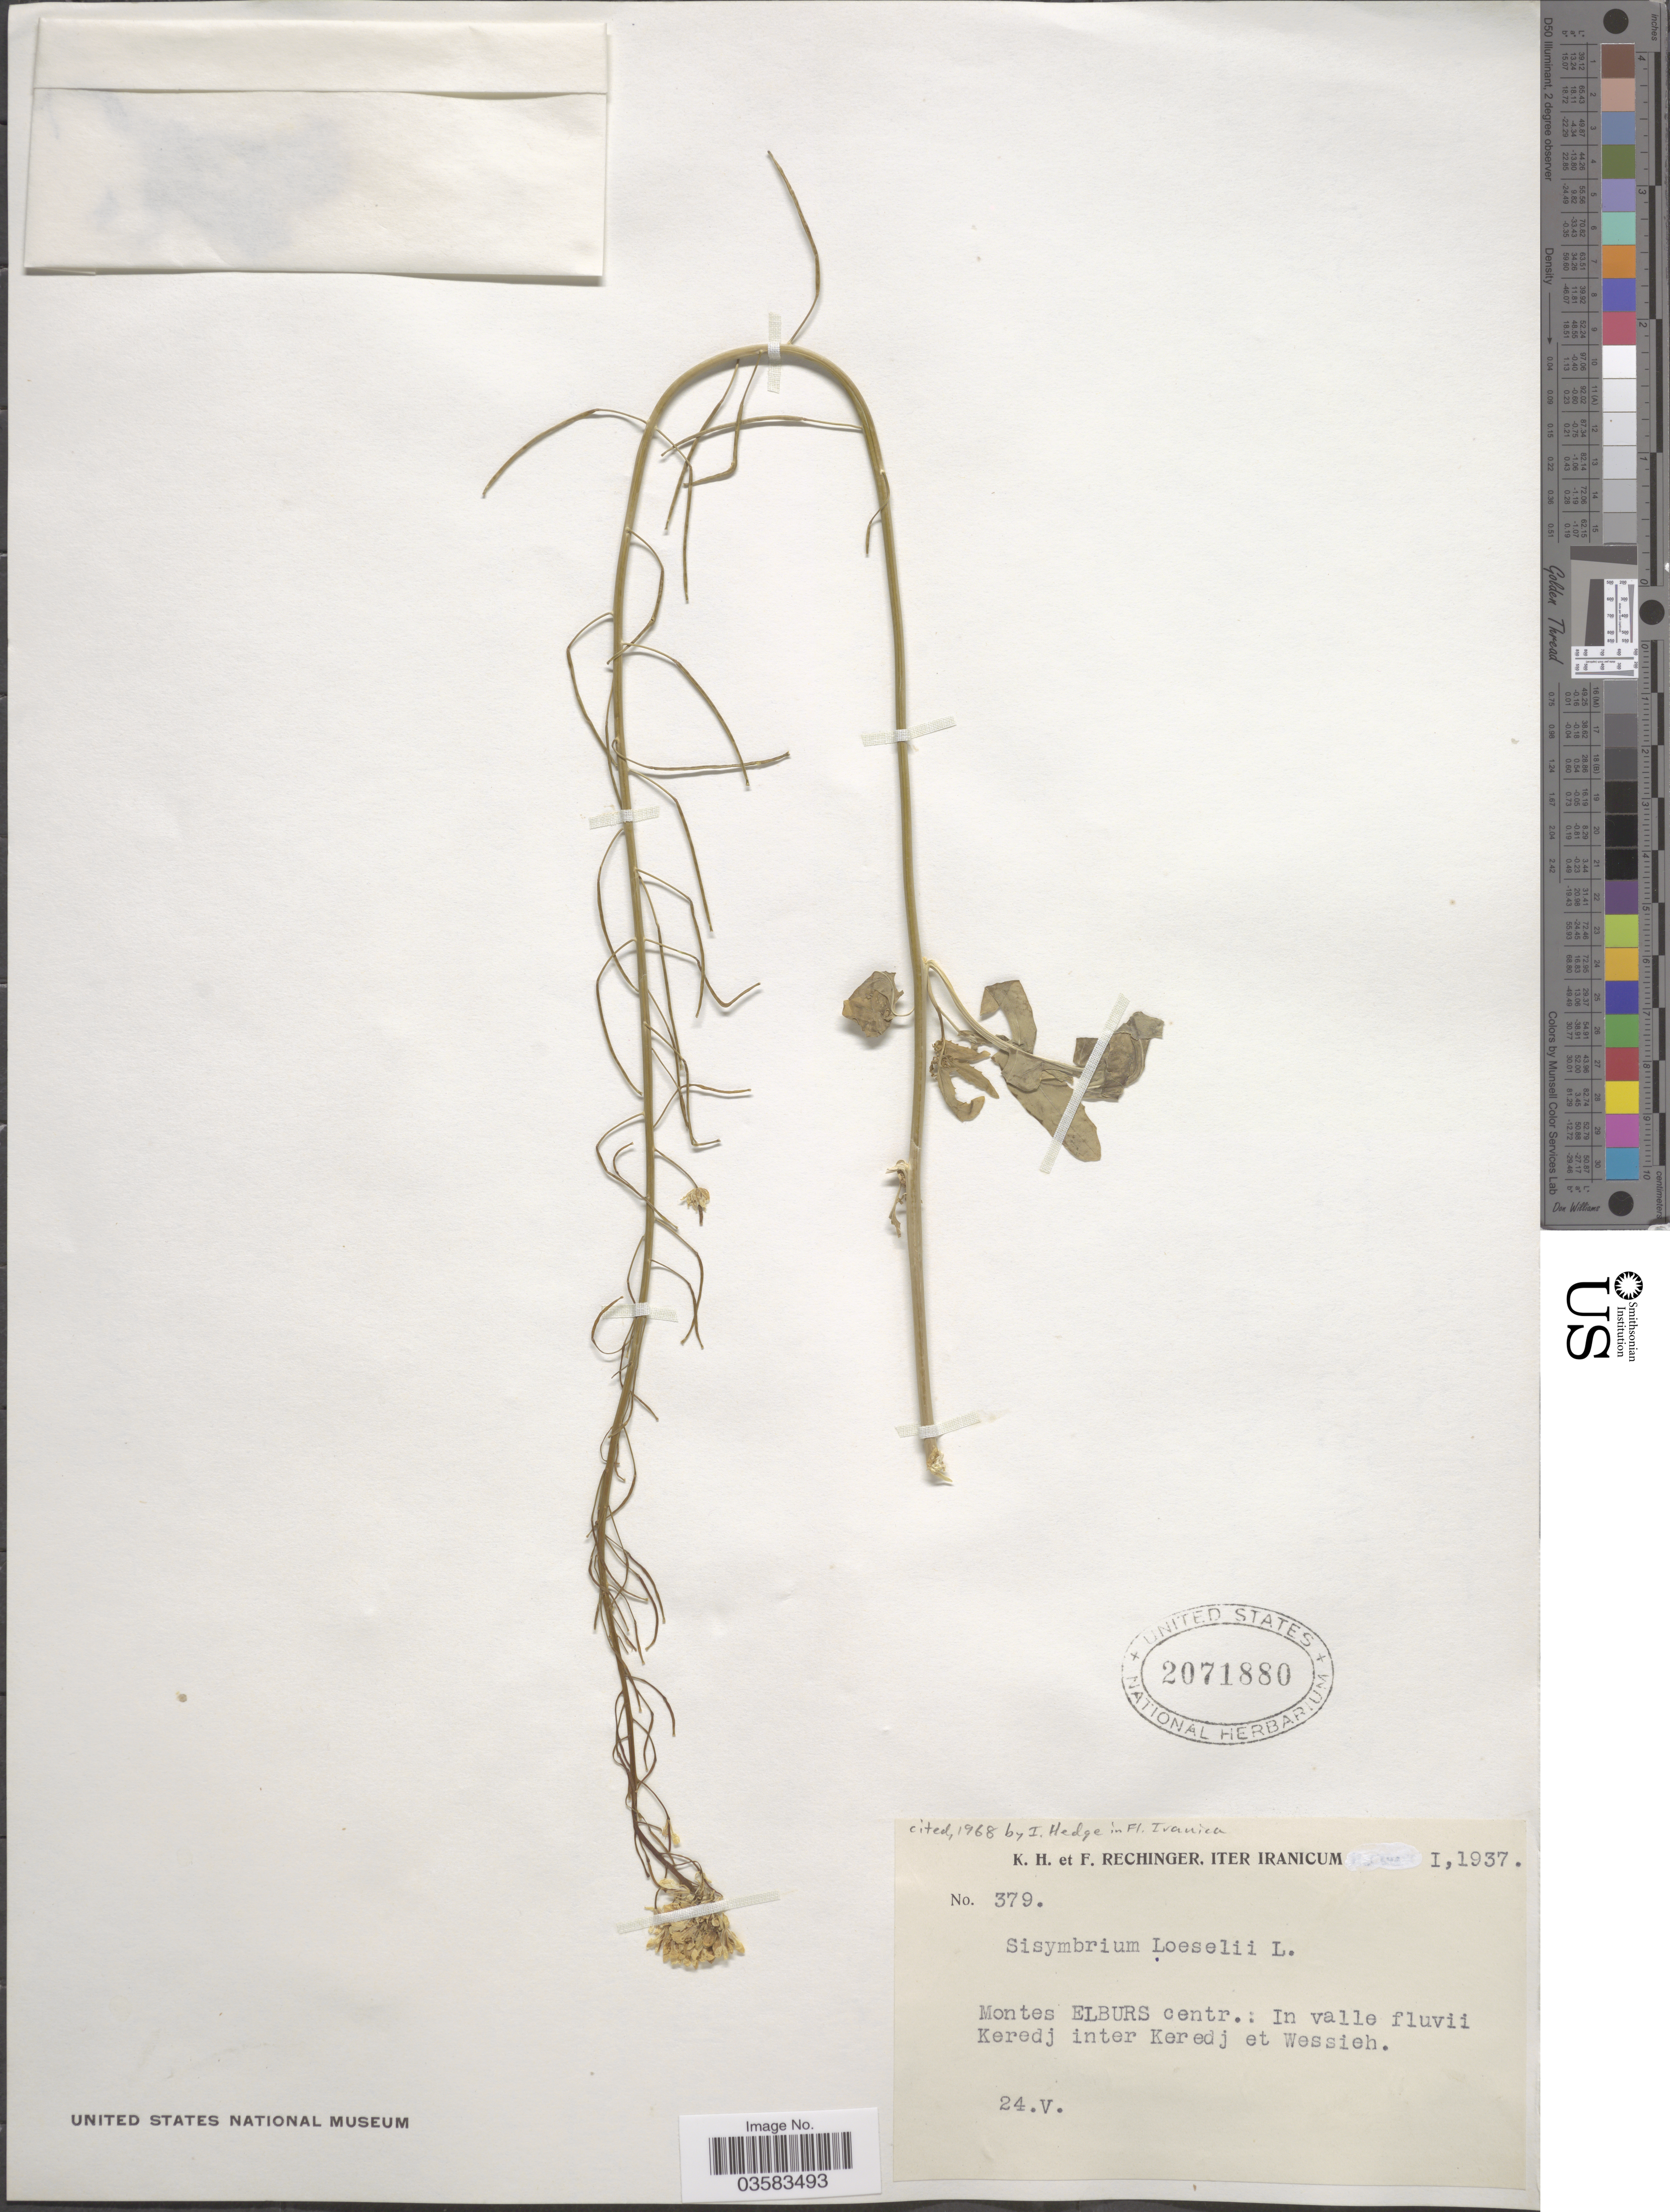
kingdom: Plantae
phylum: Tracheophyta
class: Magnoliopsida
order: Brassicales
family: Brassicaceae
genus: Sisymbrium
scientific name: Sisymbrium loeselii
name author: L.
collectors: K. H. Rechinger & F. Rechinger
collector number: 379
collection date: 1937-05-24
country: Iran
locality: Montes Elburs centr.: In valle fluvii Keredj inter Keredj et Wessieh.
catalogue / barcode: US 2071880